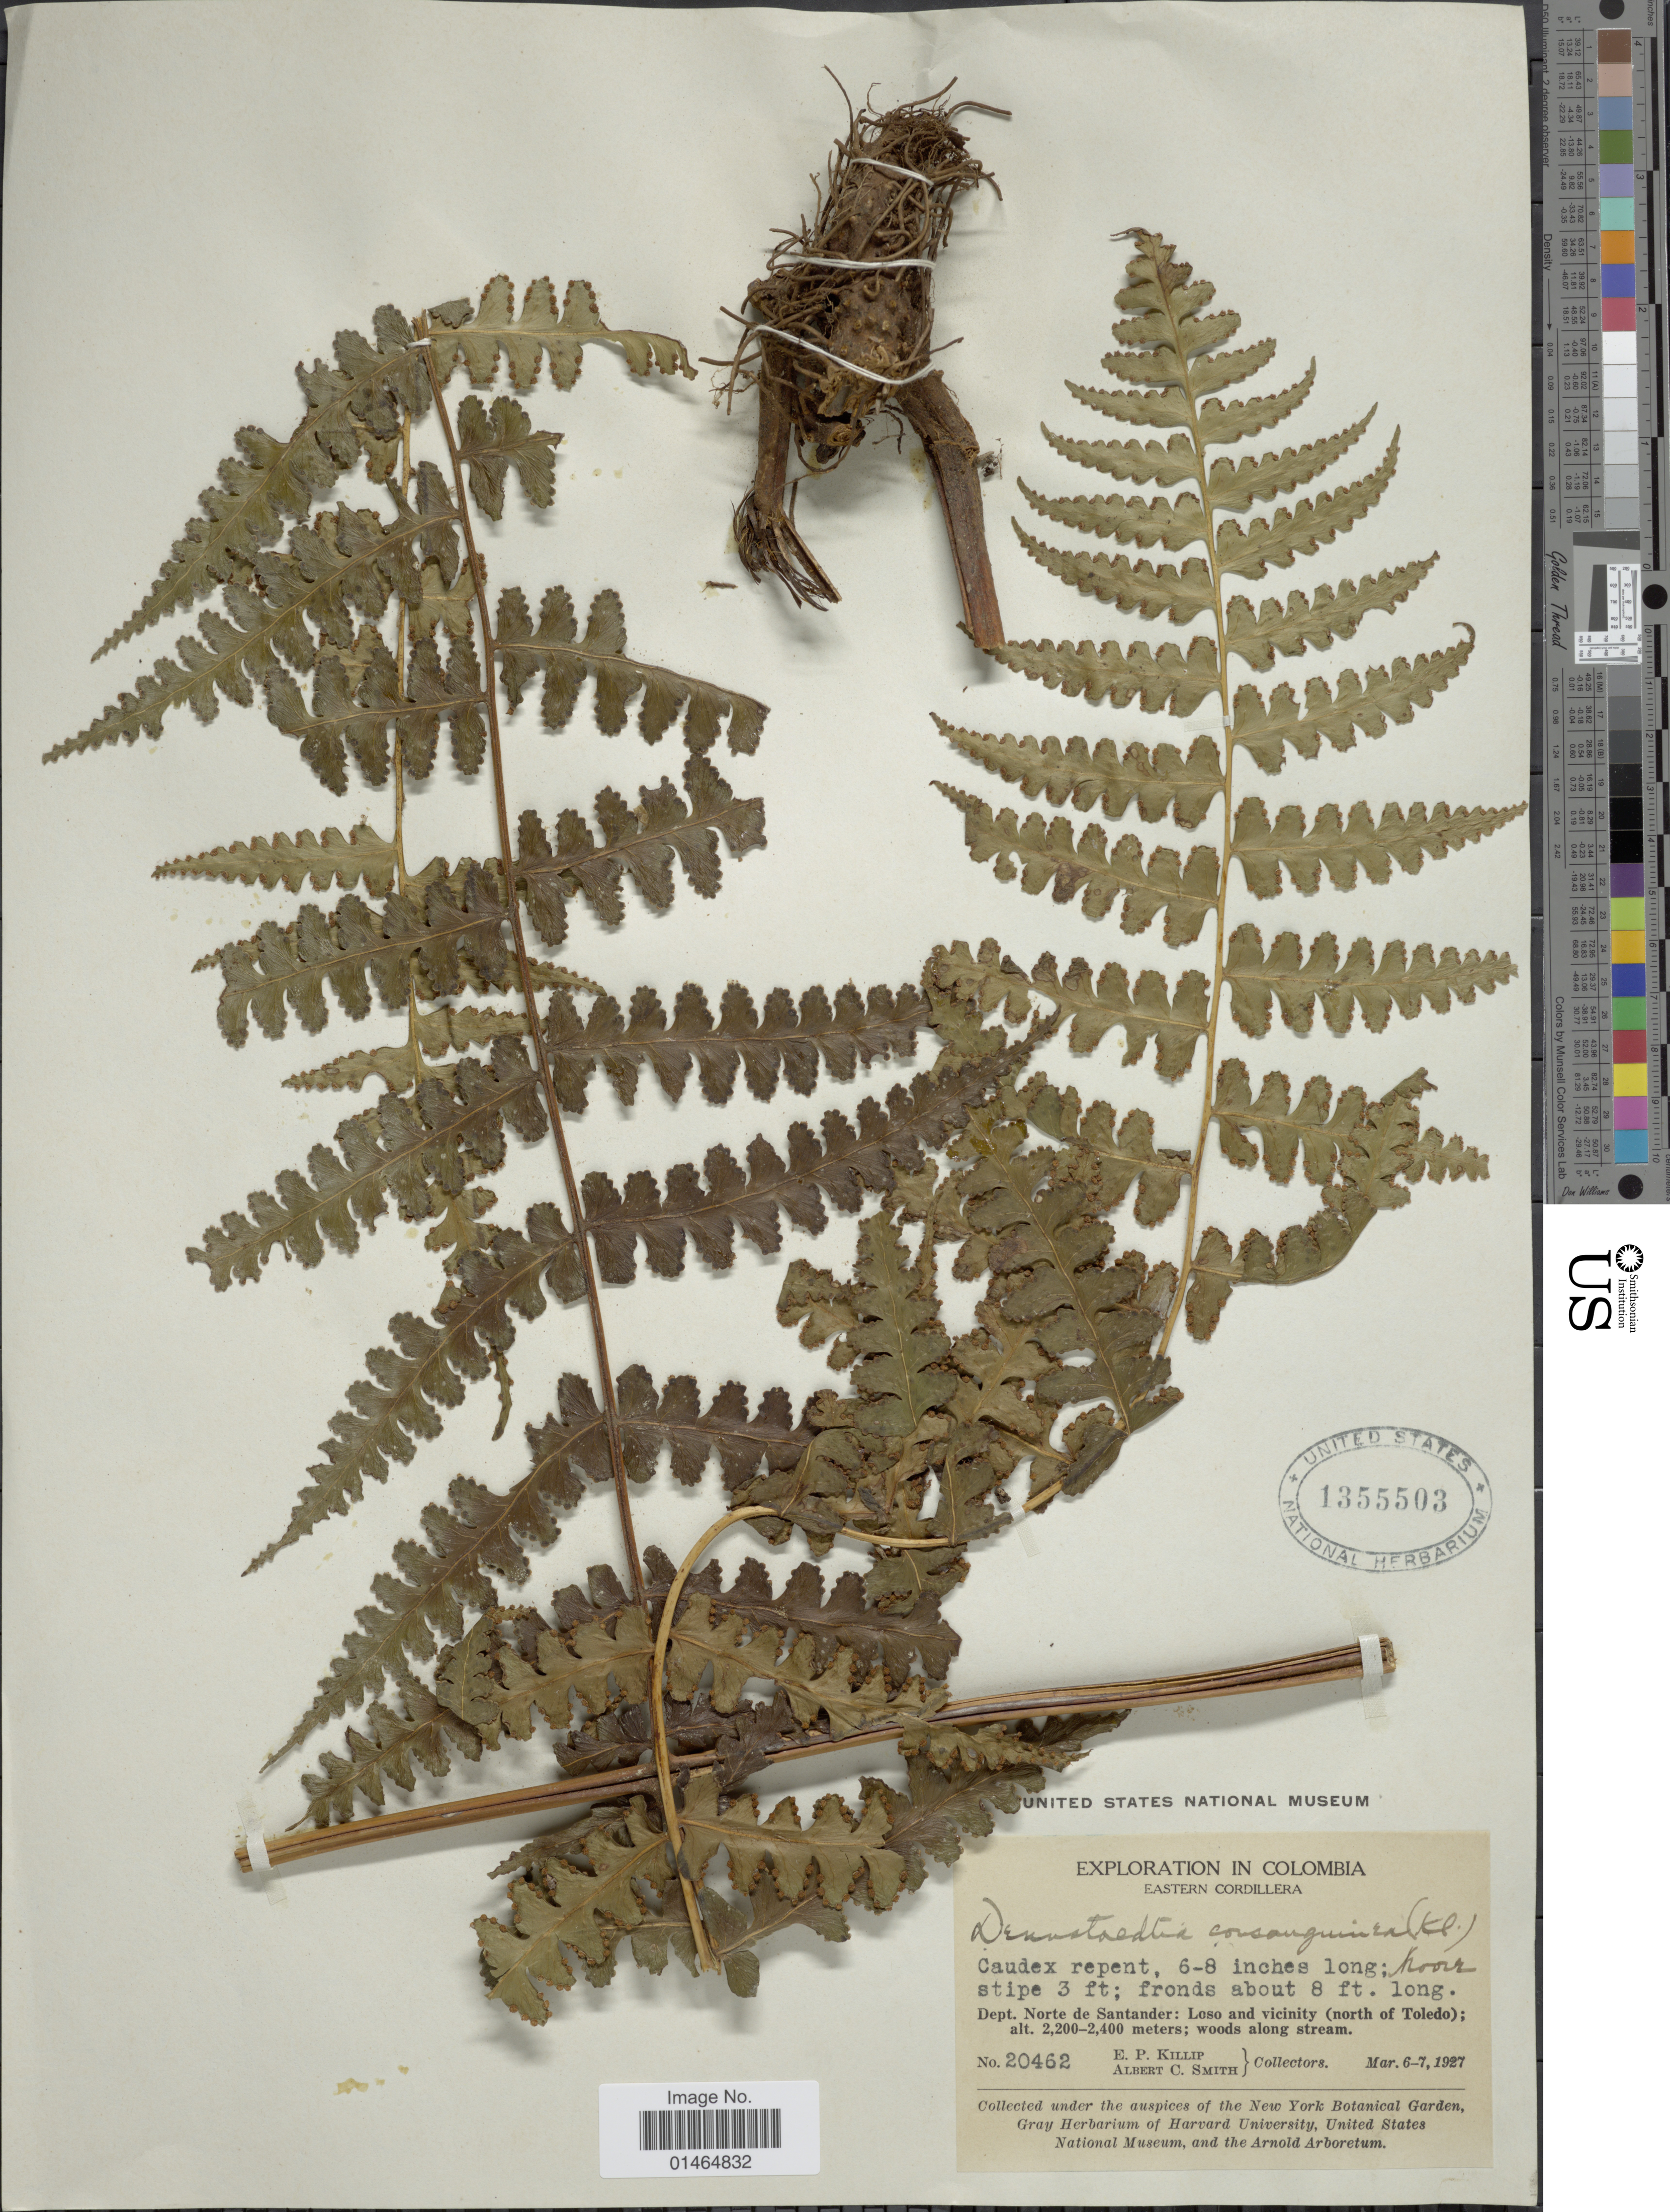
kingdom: Plantae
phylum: Tracheophyta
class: Polypodiopsida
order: Polypodiales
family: Dennstaedtiaceae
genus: Dennstaedtia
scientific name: Dennstaedtia obtusifolia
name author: (Willd.) T. Moore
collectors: E. P. Killip & A. C. Smith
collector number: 20462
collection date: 1927-03-06/1927-03-07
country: Colombia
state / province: Norte de Santander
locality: Eastern Cordillera. Loso and vicinity (north of Toledo)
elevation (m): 2200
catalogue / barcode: US 1355503